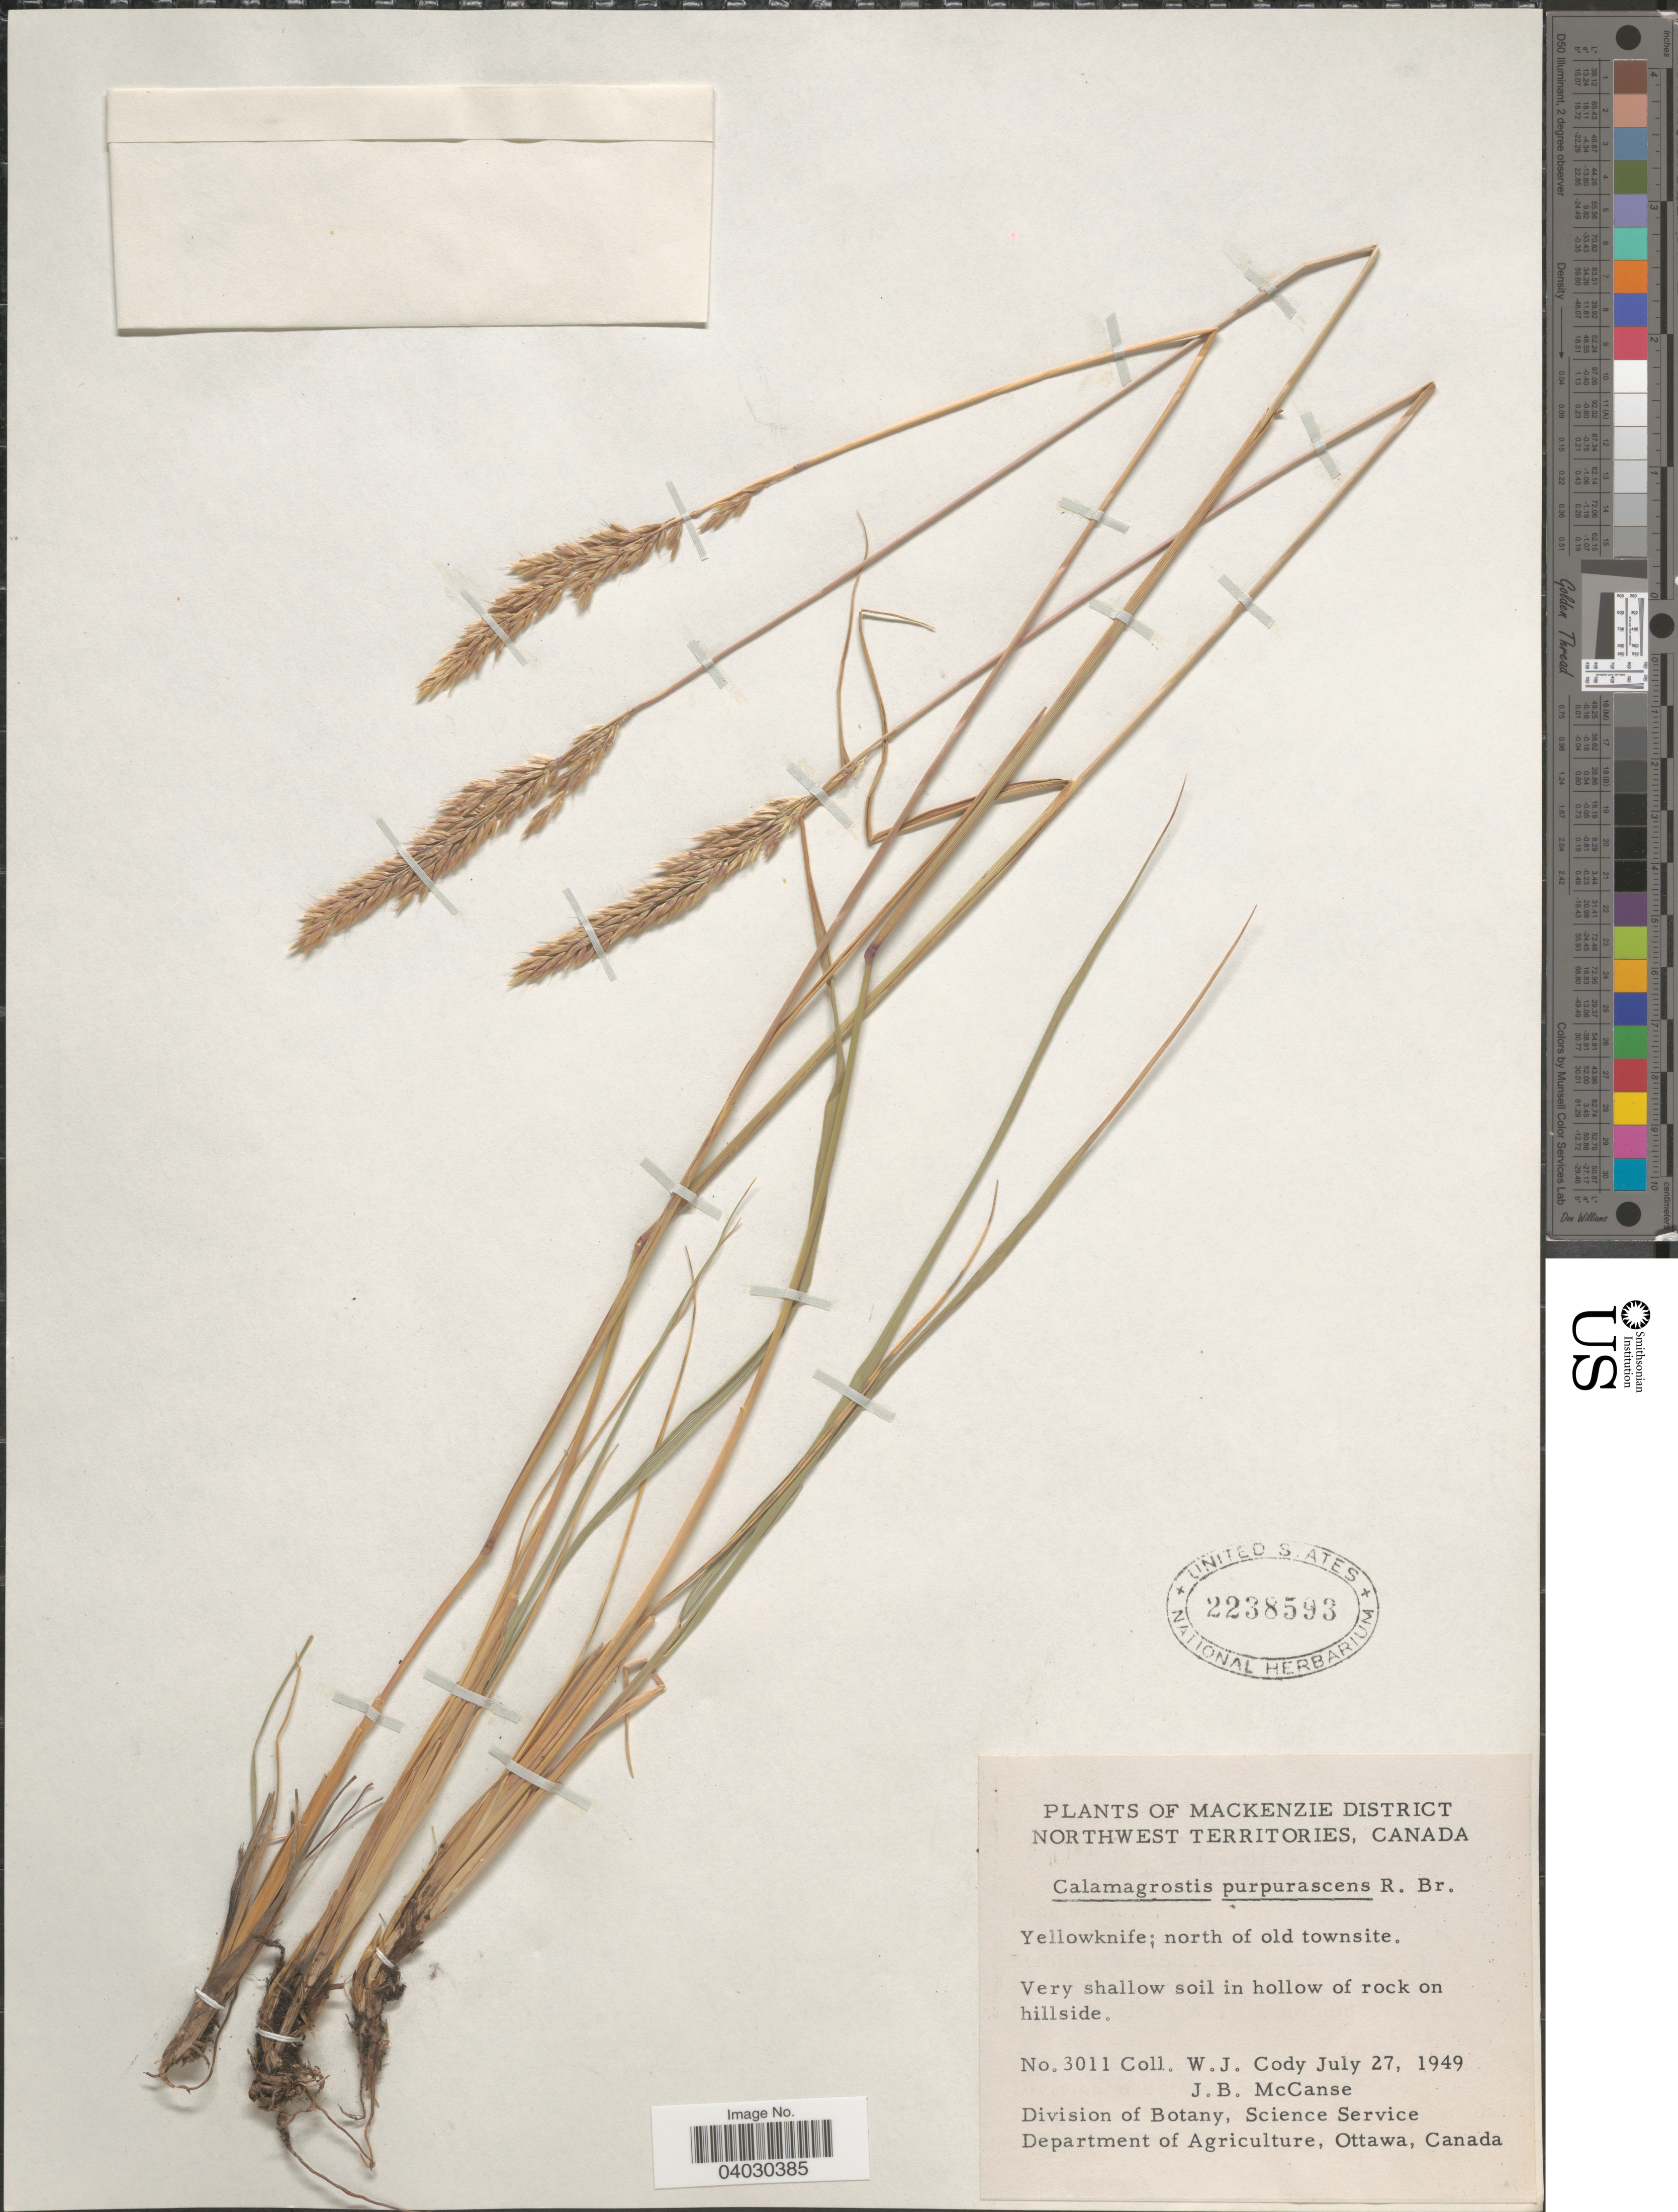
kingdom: Plantae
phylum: Tracheophyta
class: Liliopsida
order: Poales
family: Poaceae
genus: Calamagrostis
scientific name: Calamagrostis purpurascens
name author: R. Br.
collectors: W. Cody & J. McCanse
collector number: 3011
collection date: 1949-07-27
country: Canada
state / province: Northwest Territories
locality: Mackenzie District. Yellowknife; north of old townsite.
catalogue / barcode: US 2238593